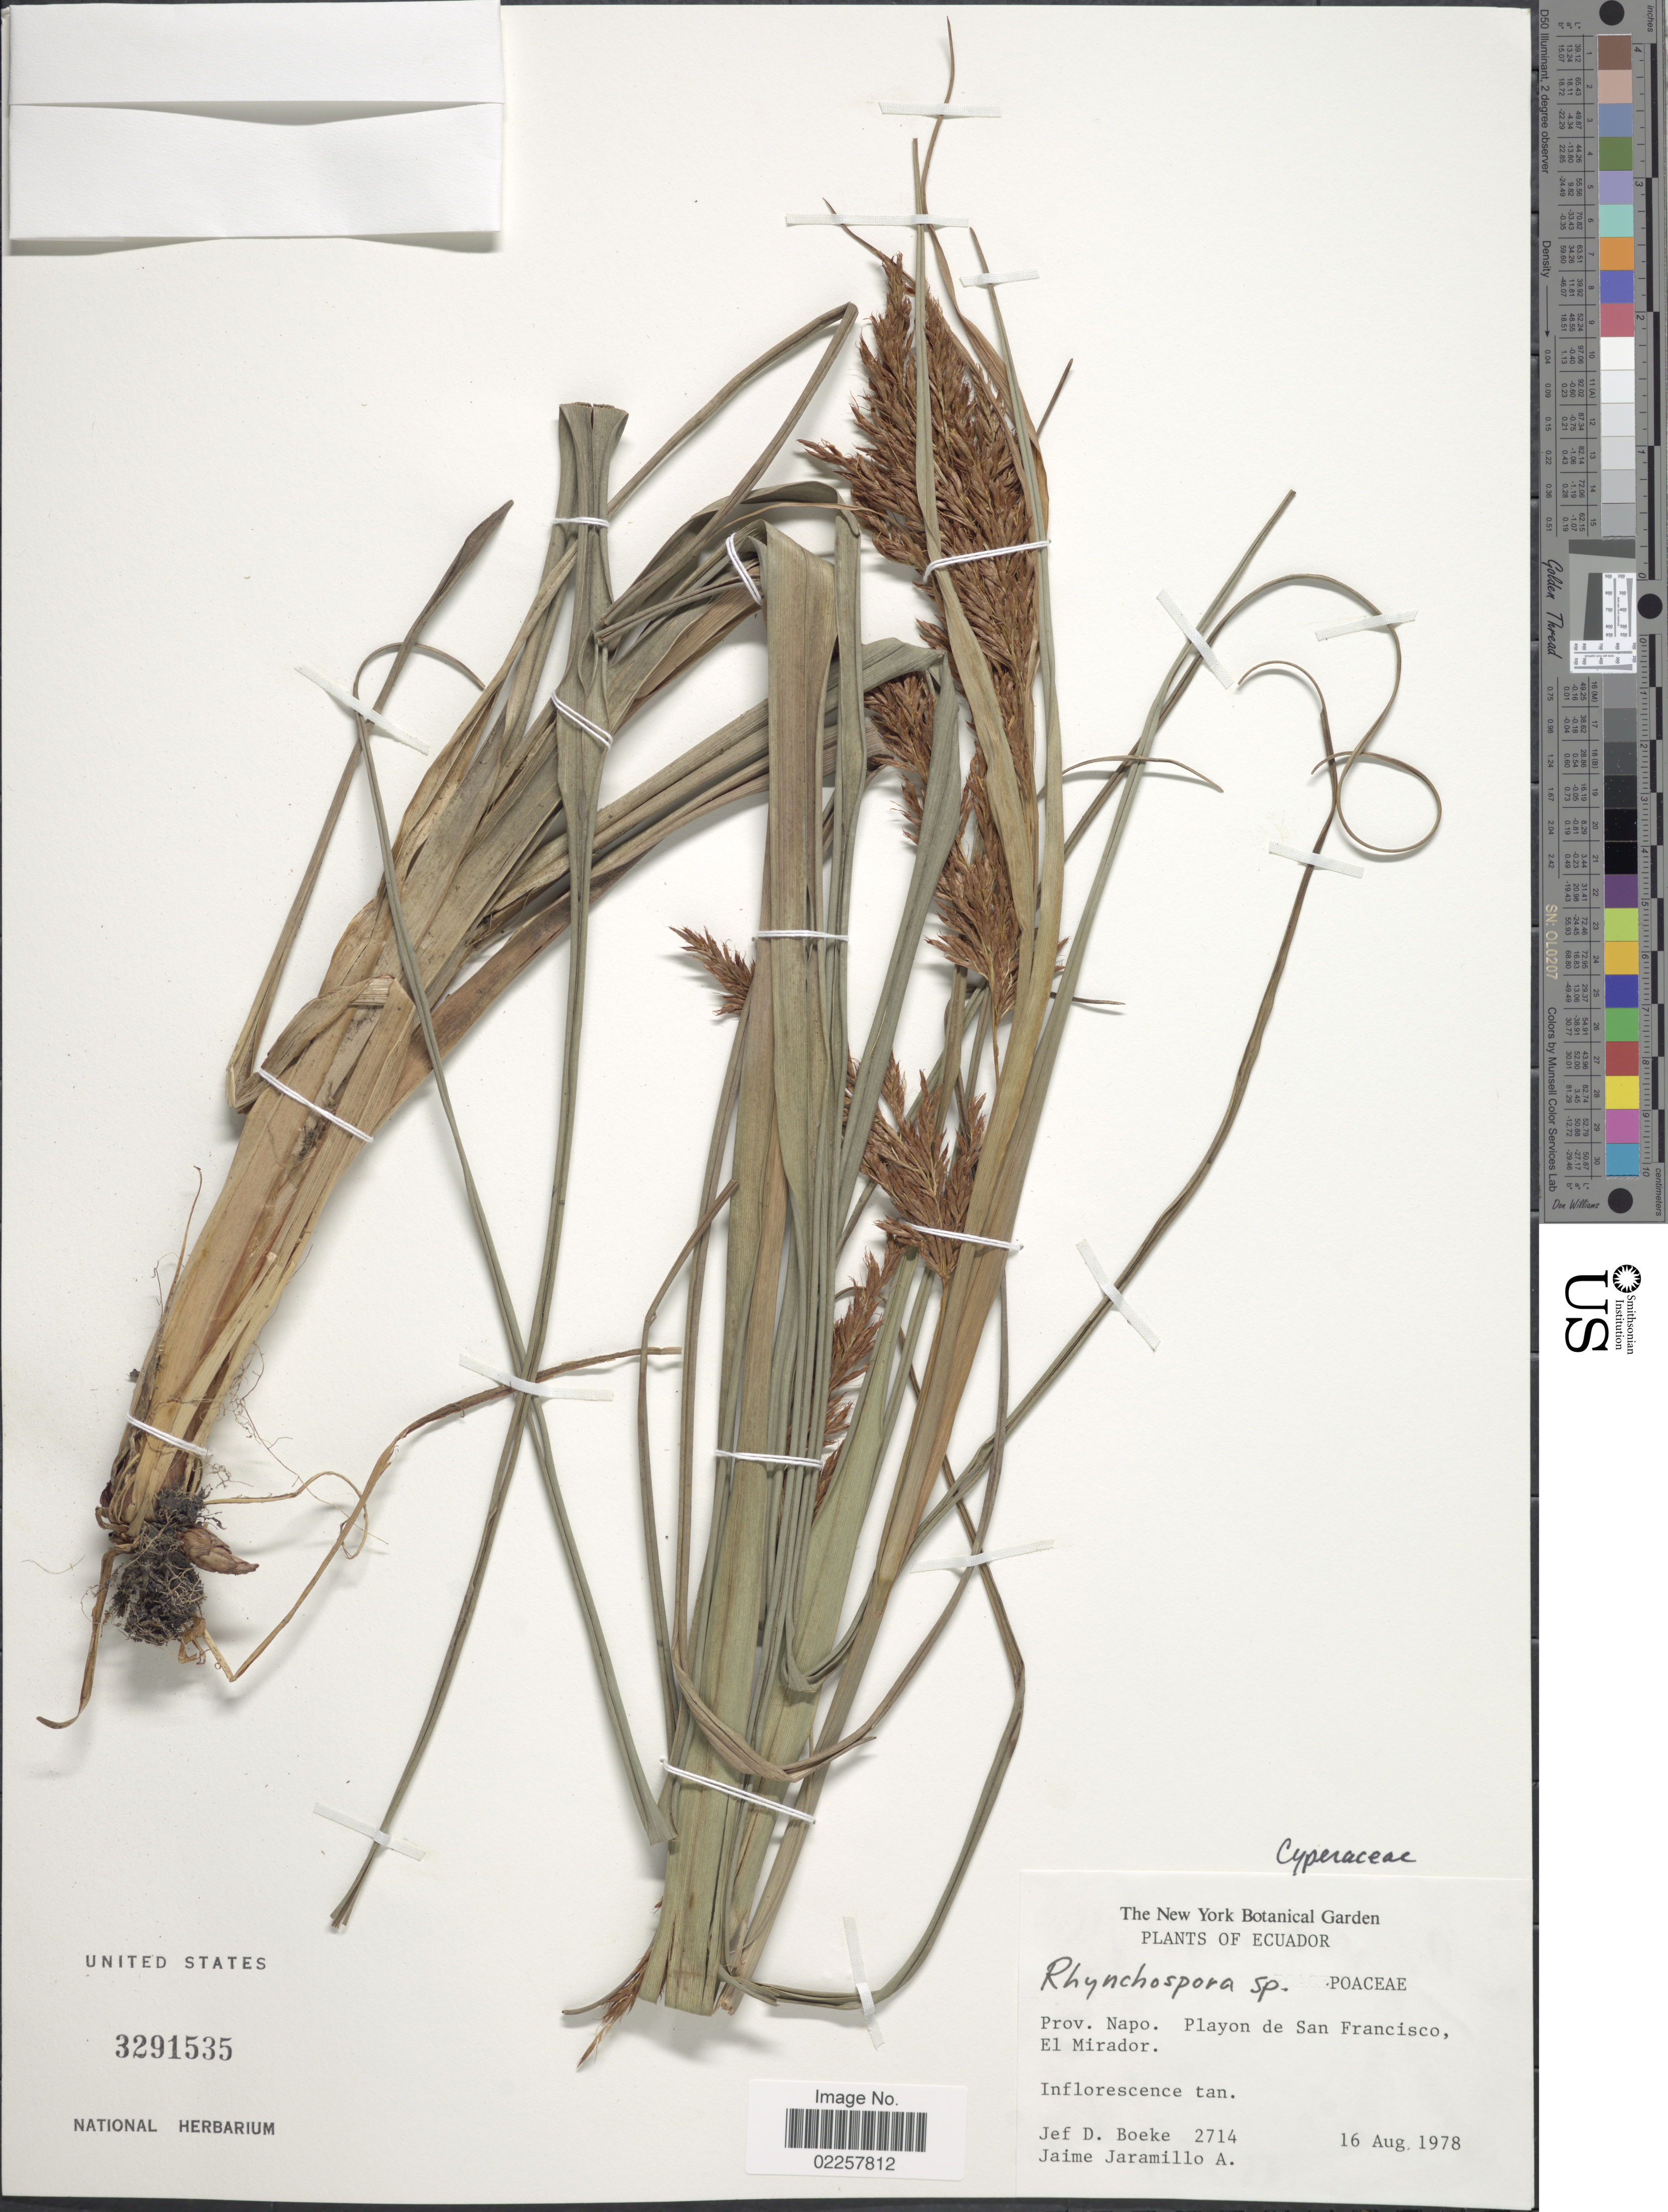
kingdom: Plantae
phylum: Tracheophyta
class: Liliopsida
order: Poales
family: Cyperaceae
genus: Rhynchospora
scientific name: Rhynchospora sp.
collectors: J. Boeke & J. L. Jaramillo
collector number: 2714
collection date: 1978-08-16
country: Ecuador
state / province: Napo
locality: Prov. Napo, Playon de San Francisco, El Mirador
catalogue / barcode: US 3291535